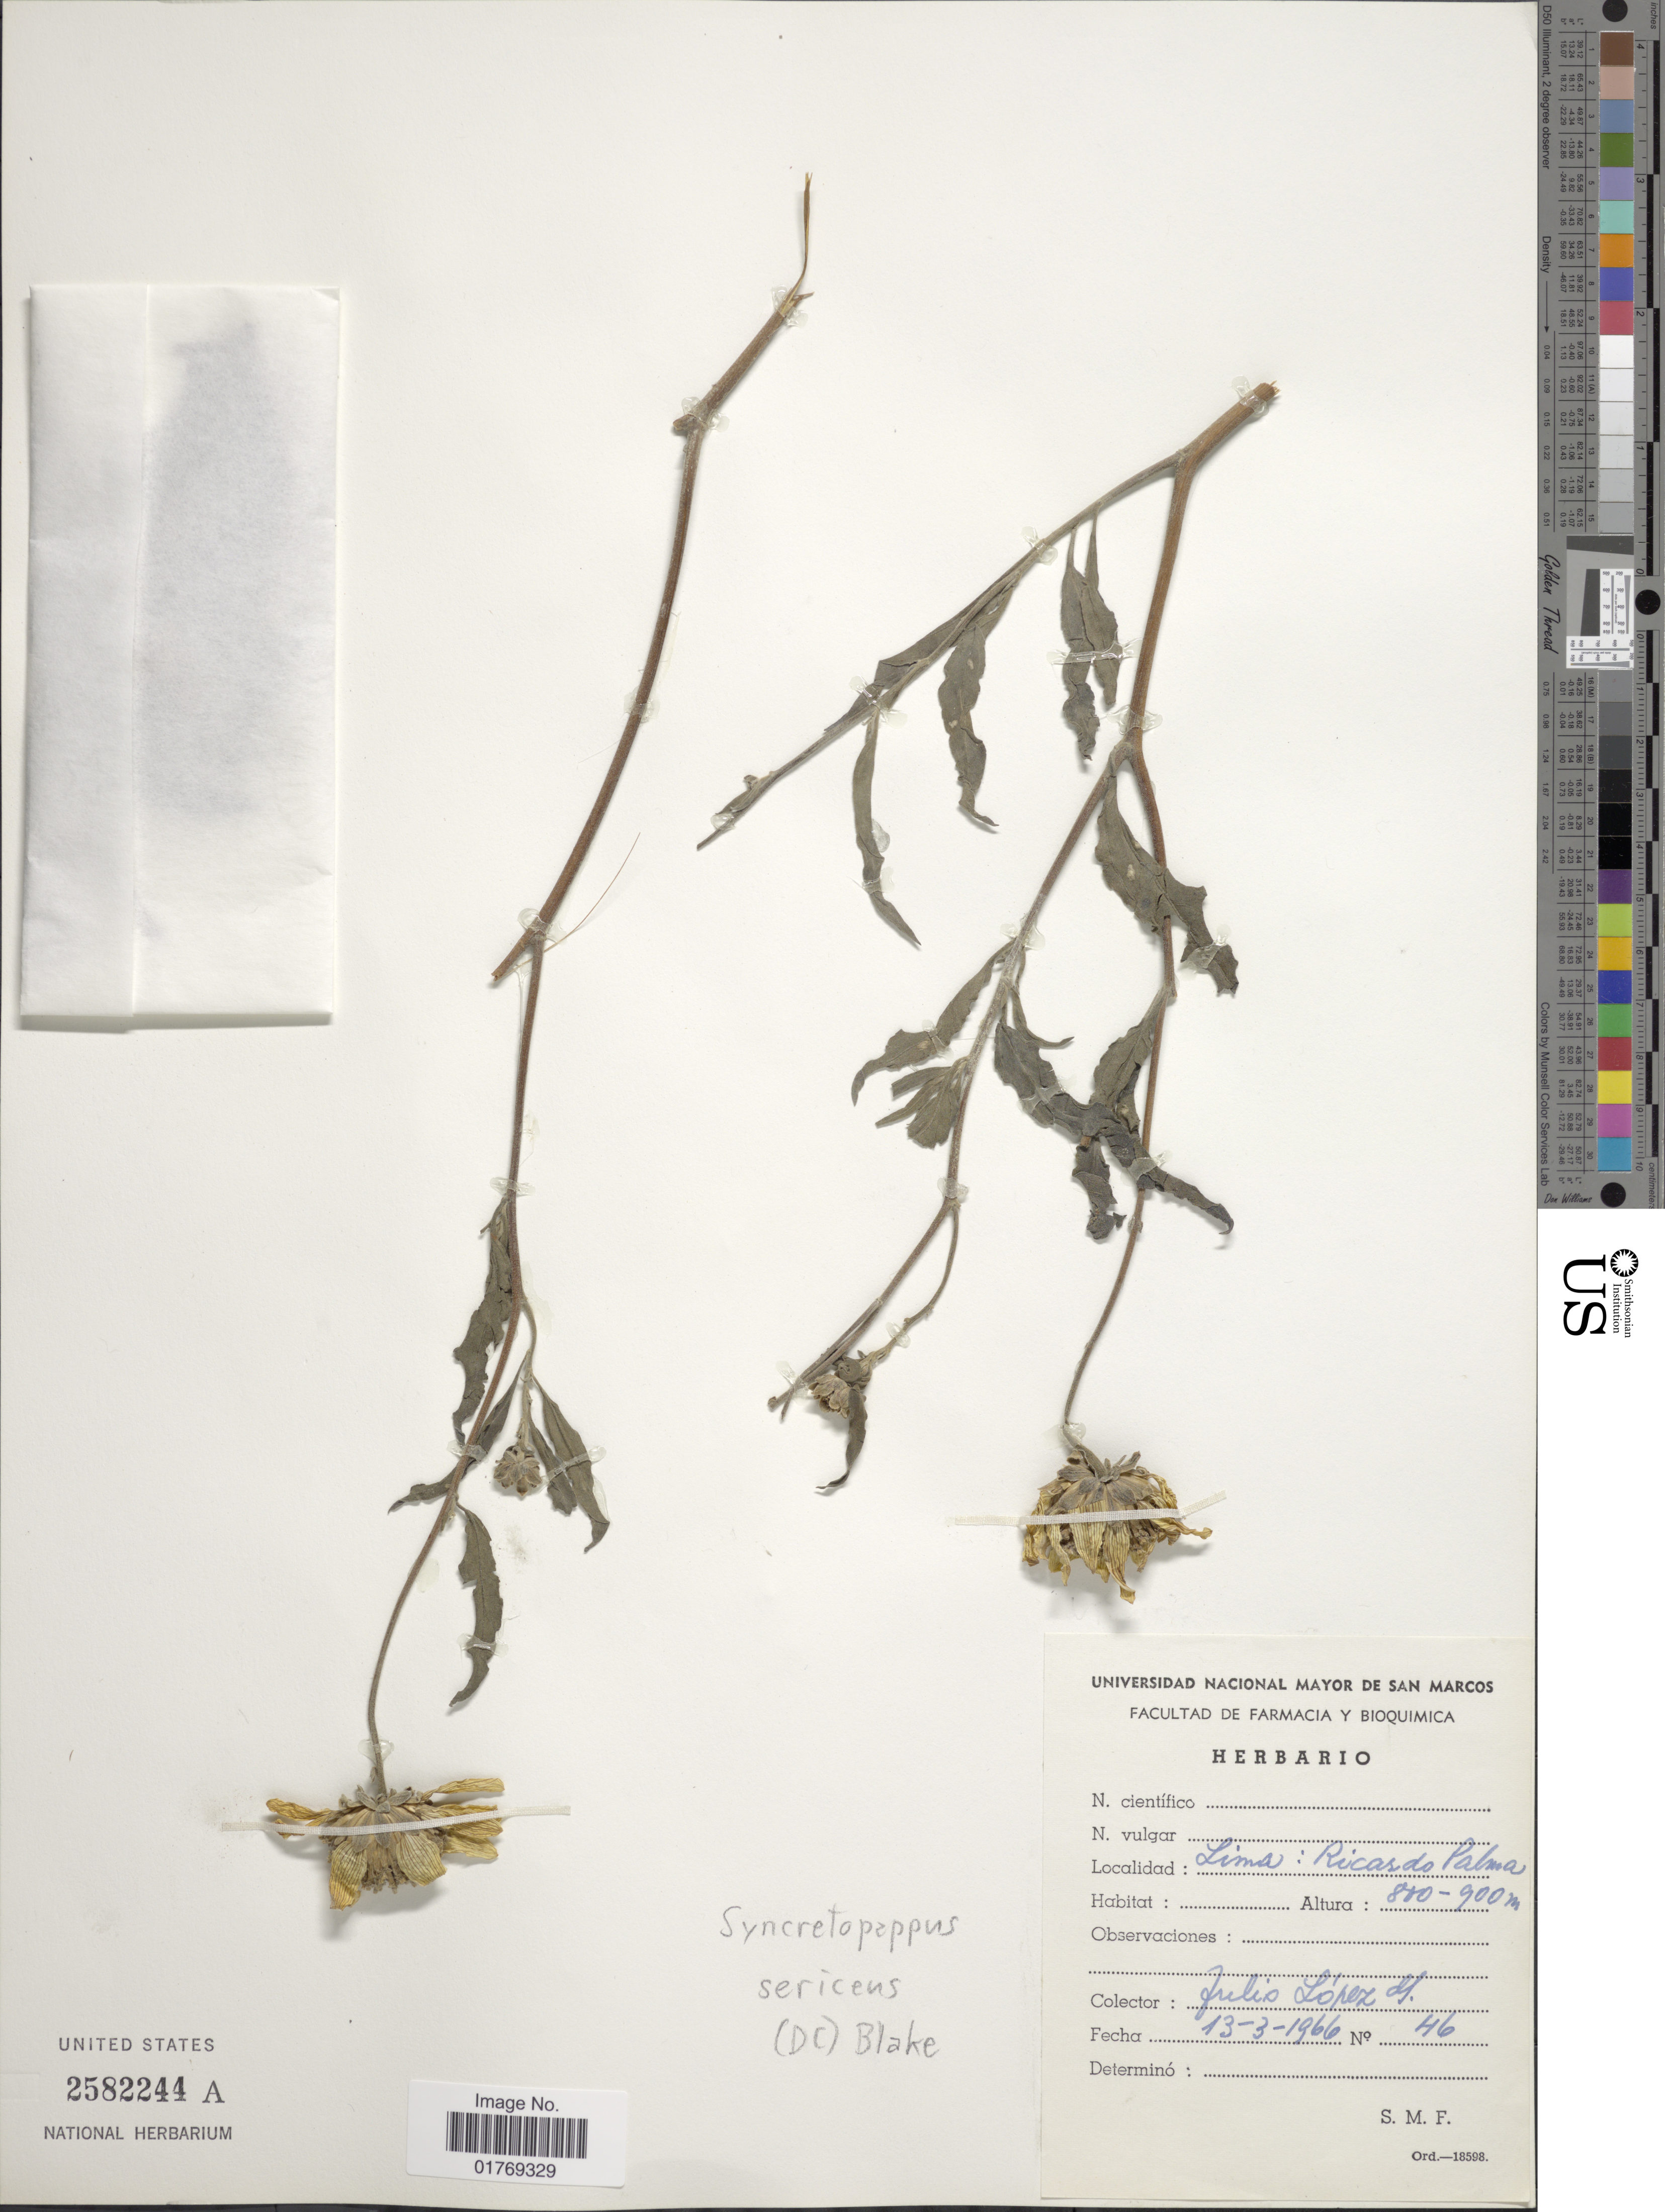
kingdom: Plantae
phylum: Tracheophyta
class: Magnoliopsida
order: Asterales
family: Asteraceae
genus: Syncretocarpus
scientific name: Syncretocarpus sericeus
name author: S.F. Blake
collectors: J. López G.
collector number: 46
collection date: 1966-03-13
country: Peru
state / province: Lima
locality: Lima: Ricardo Palma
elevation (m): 800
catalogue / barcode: US 2582244A